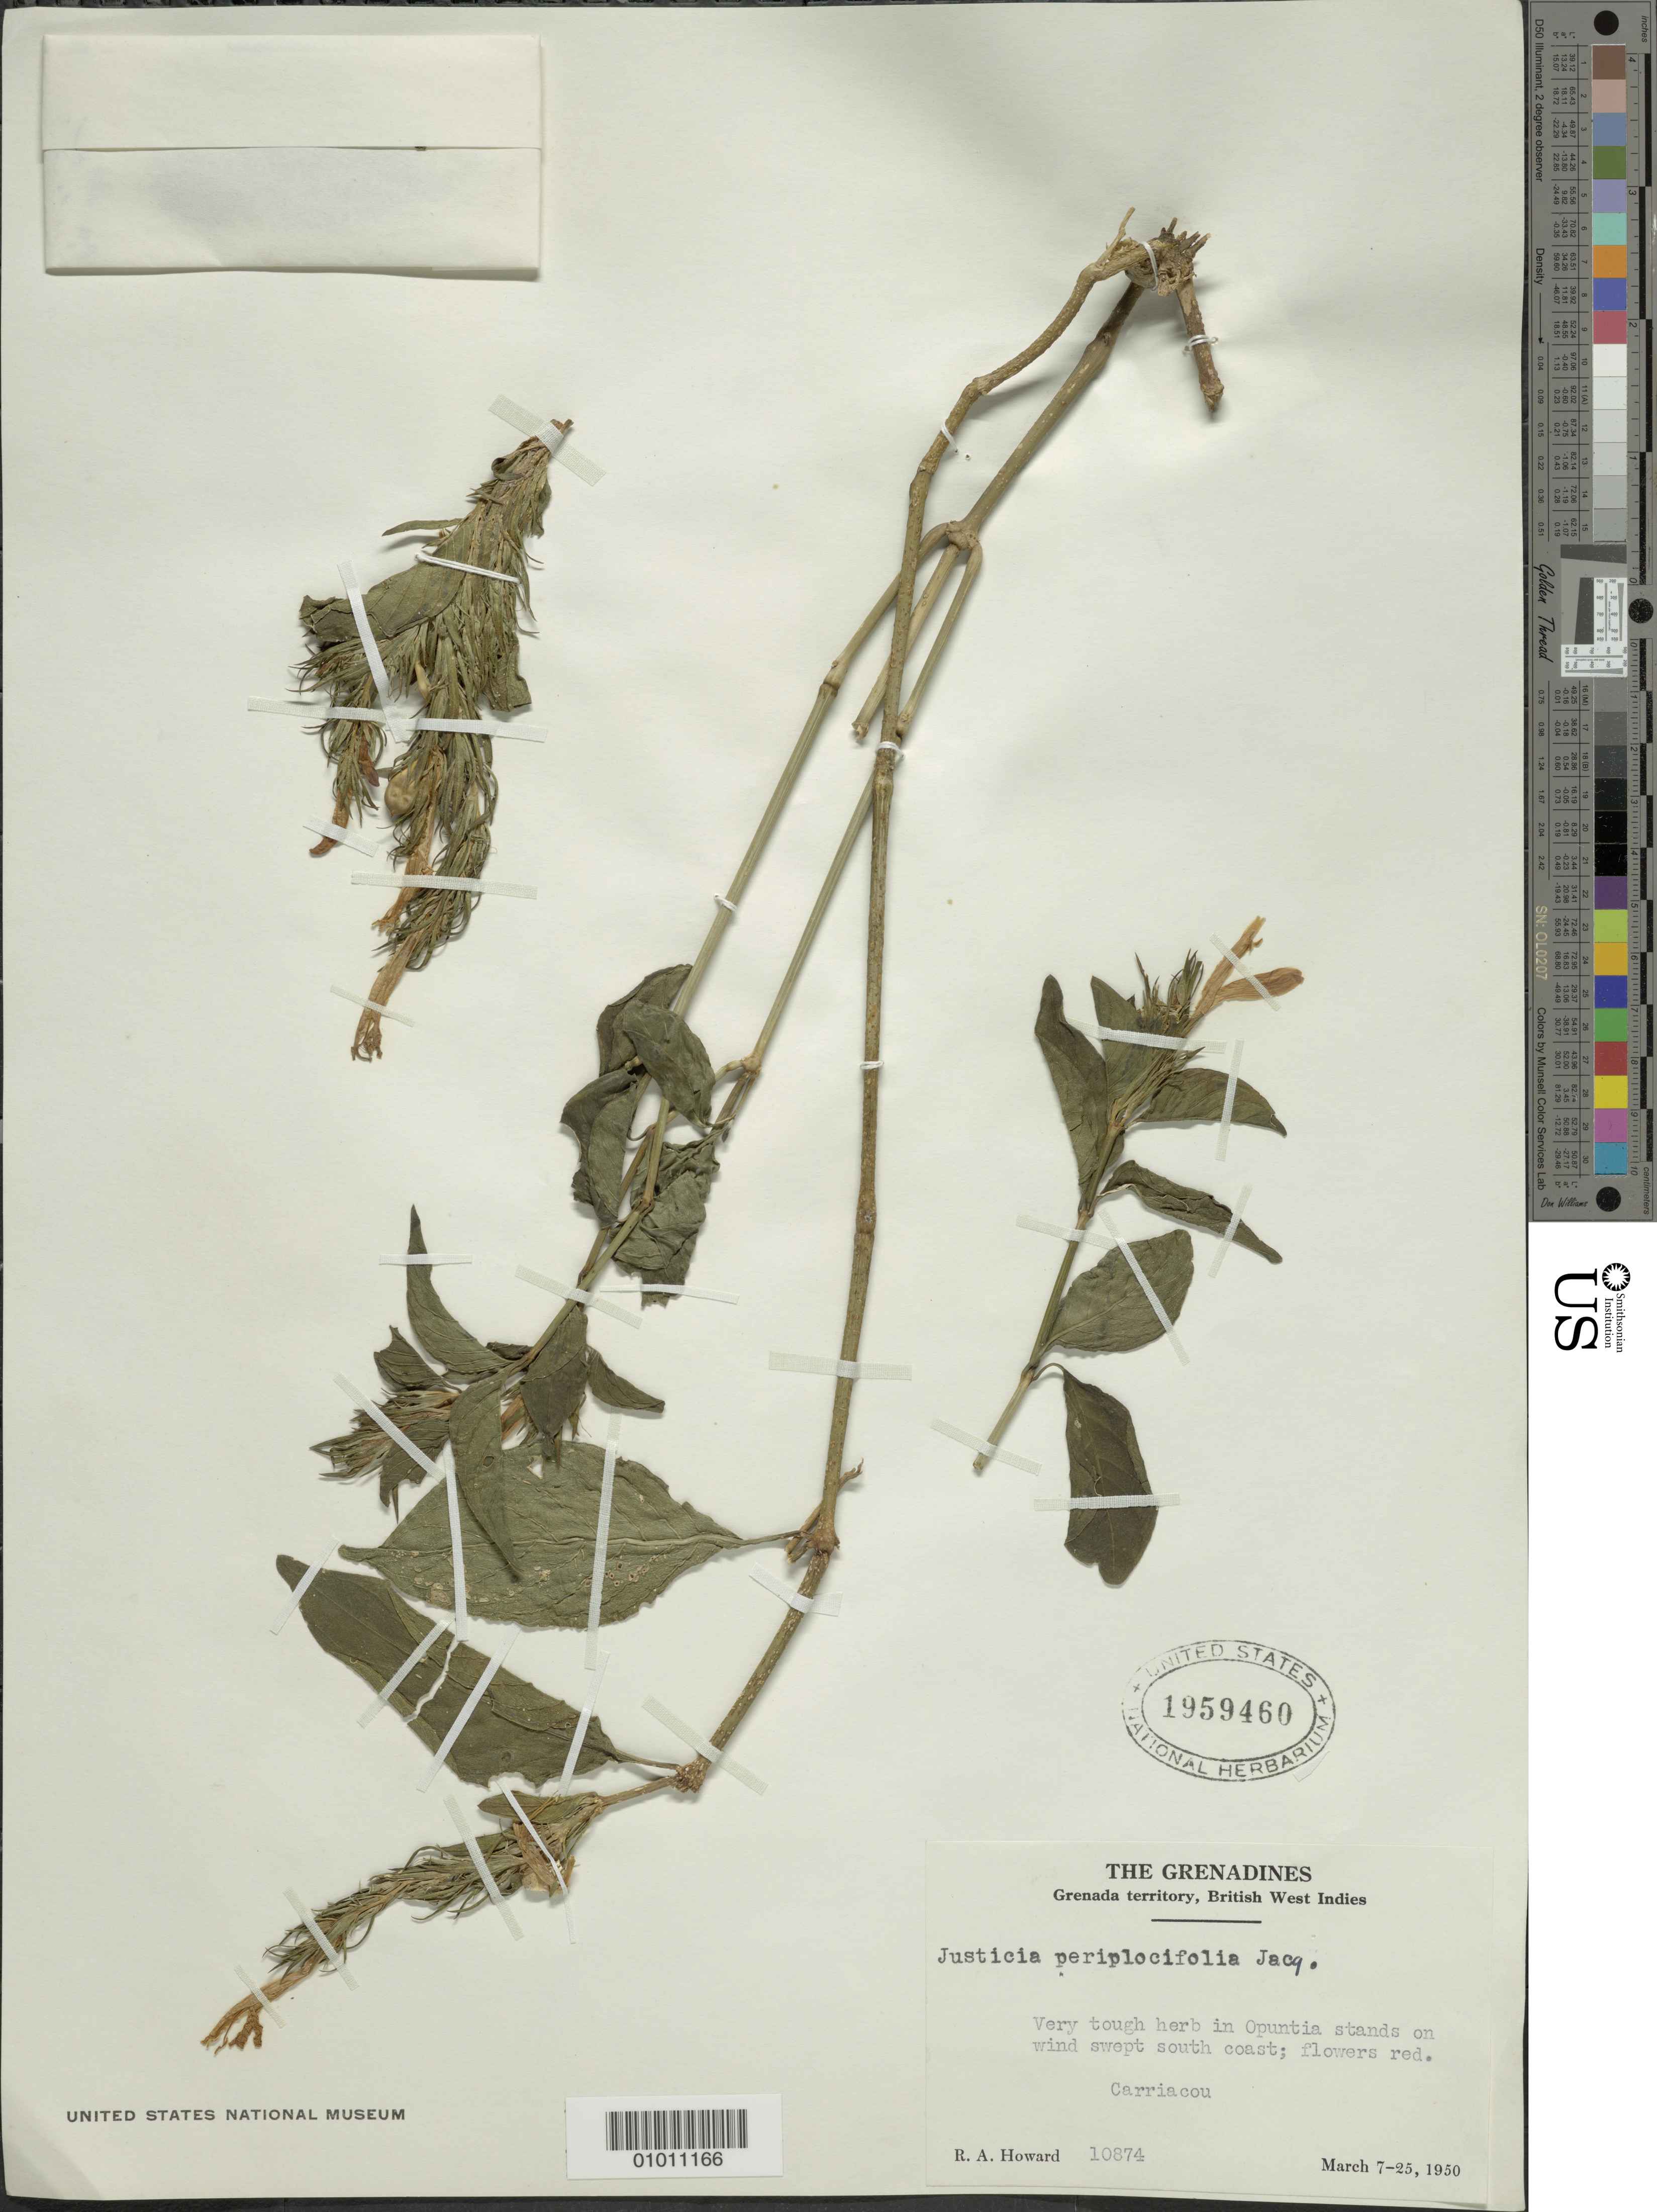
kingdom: Plantae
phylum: Tracheophyta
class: Magnoliopsida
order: Lamiales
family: Acanthaceae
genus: Justicia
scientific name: Justicia sphaerosperma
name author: Vahl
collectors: R. A. Howard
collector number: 10874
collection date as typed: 07 Mar 1950 to 25 Mar 1950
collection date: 1950-03-07/1950-03-25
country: St. Vincent - Grenadines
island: Grenadines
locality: Grenada Territory, Carriacou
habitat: In Opuntia stands on wind swept south coast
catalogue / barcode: US 1959460